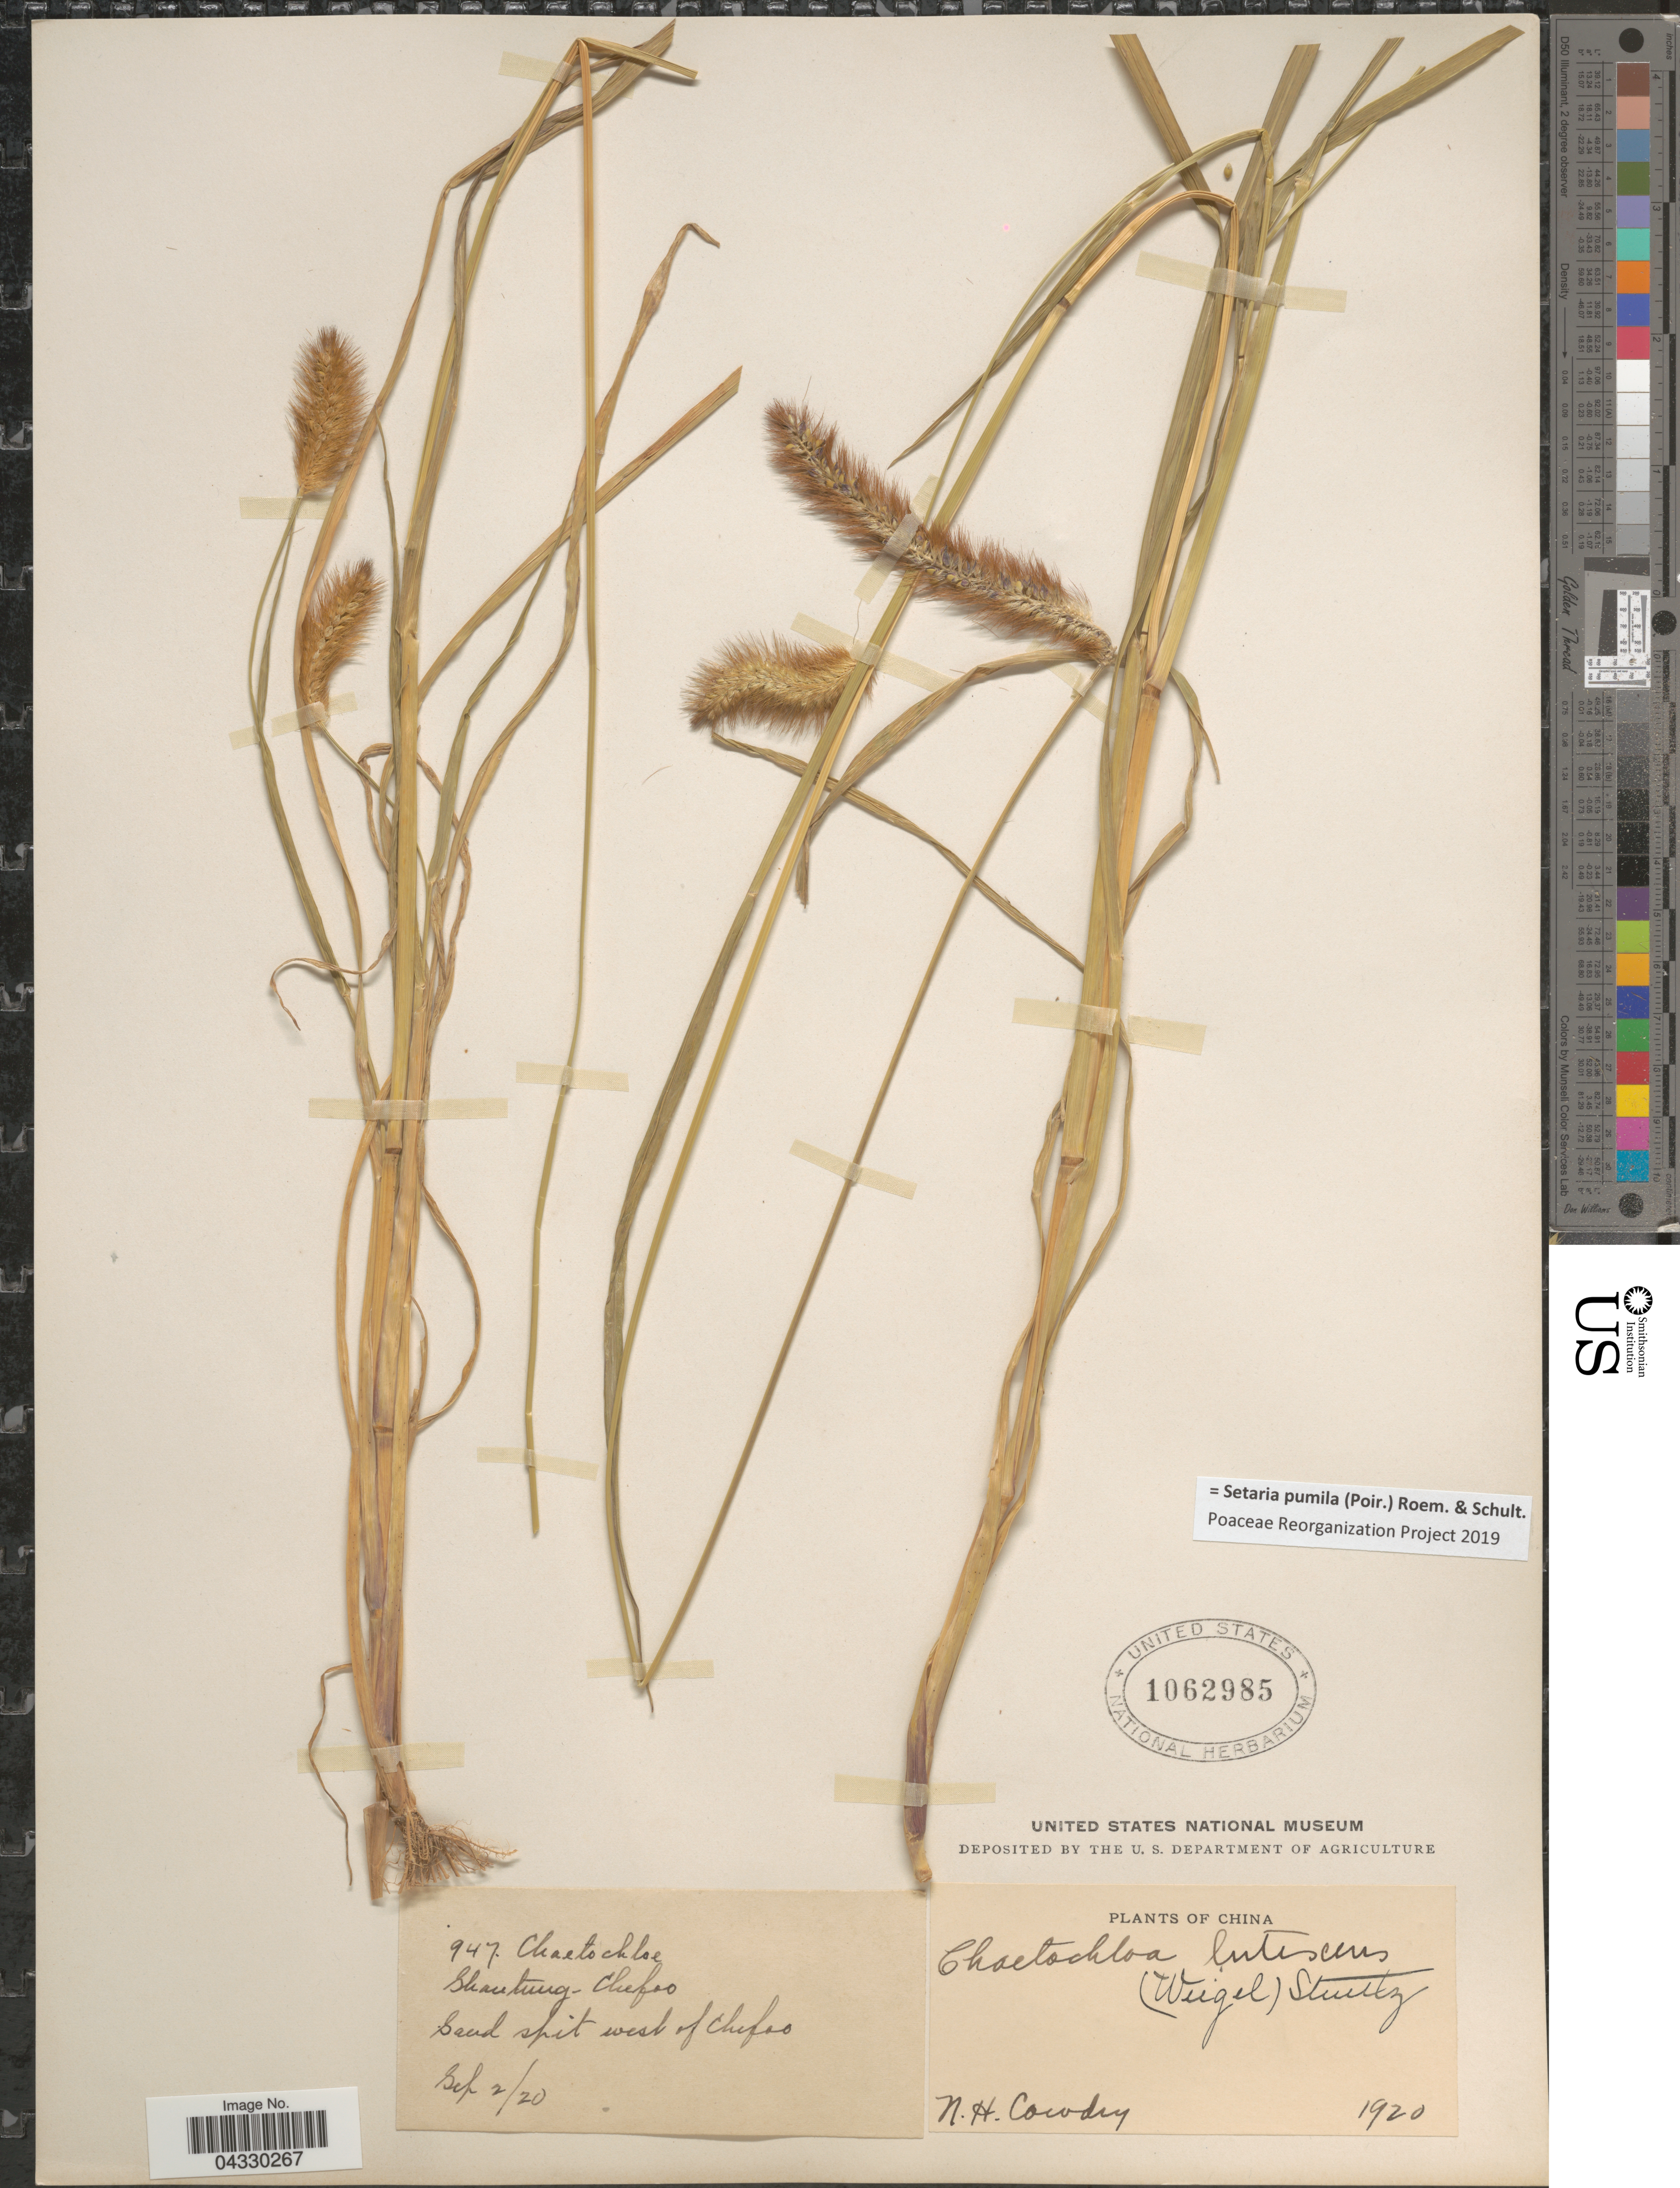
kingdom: Plantae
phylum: Tracheophyta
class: Liliopsida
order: Poales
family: Poaceae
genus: Setaria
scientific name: Setaria pumila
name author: (Poir.) Roem. & Schult.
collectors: N. H. Cowdry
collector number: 947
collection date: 1920-09-02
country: China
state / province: Shandong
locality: Shantung - Chifoo. Sand spit west of Chifoo.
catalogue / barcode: US 1062985